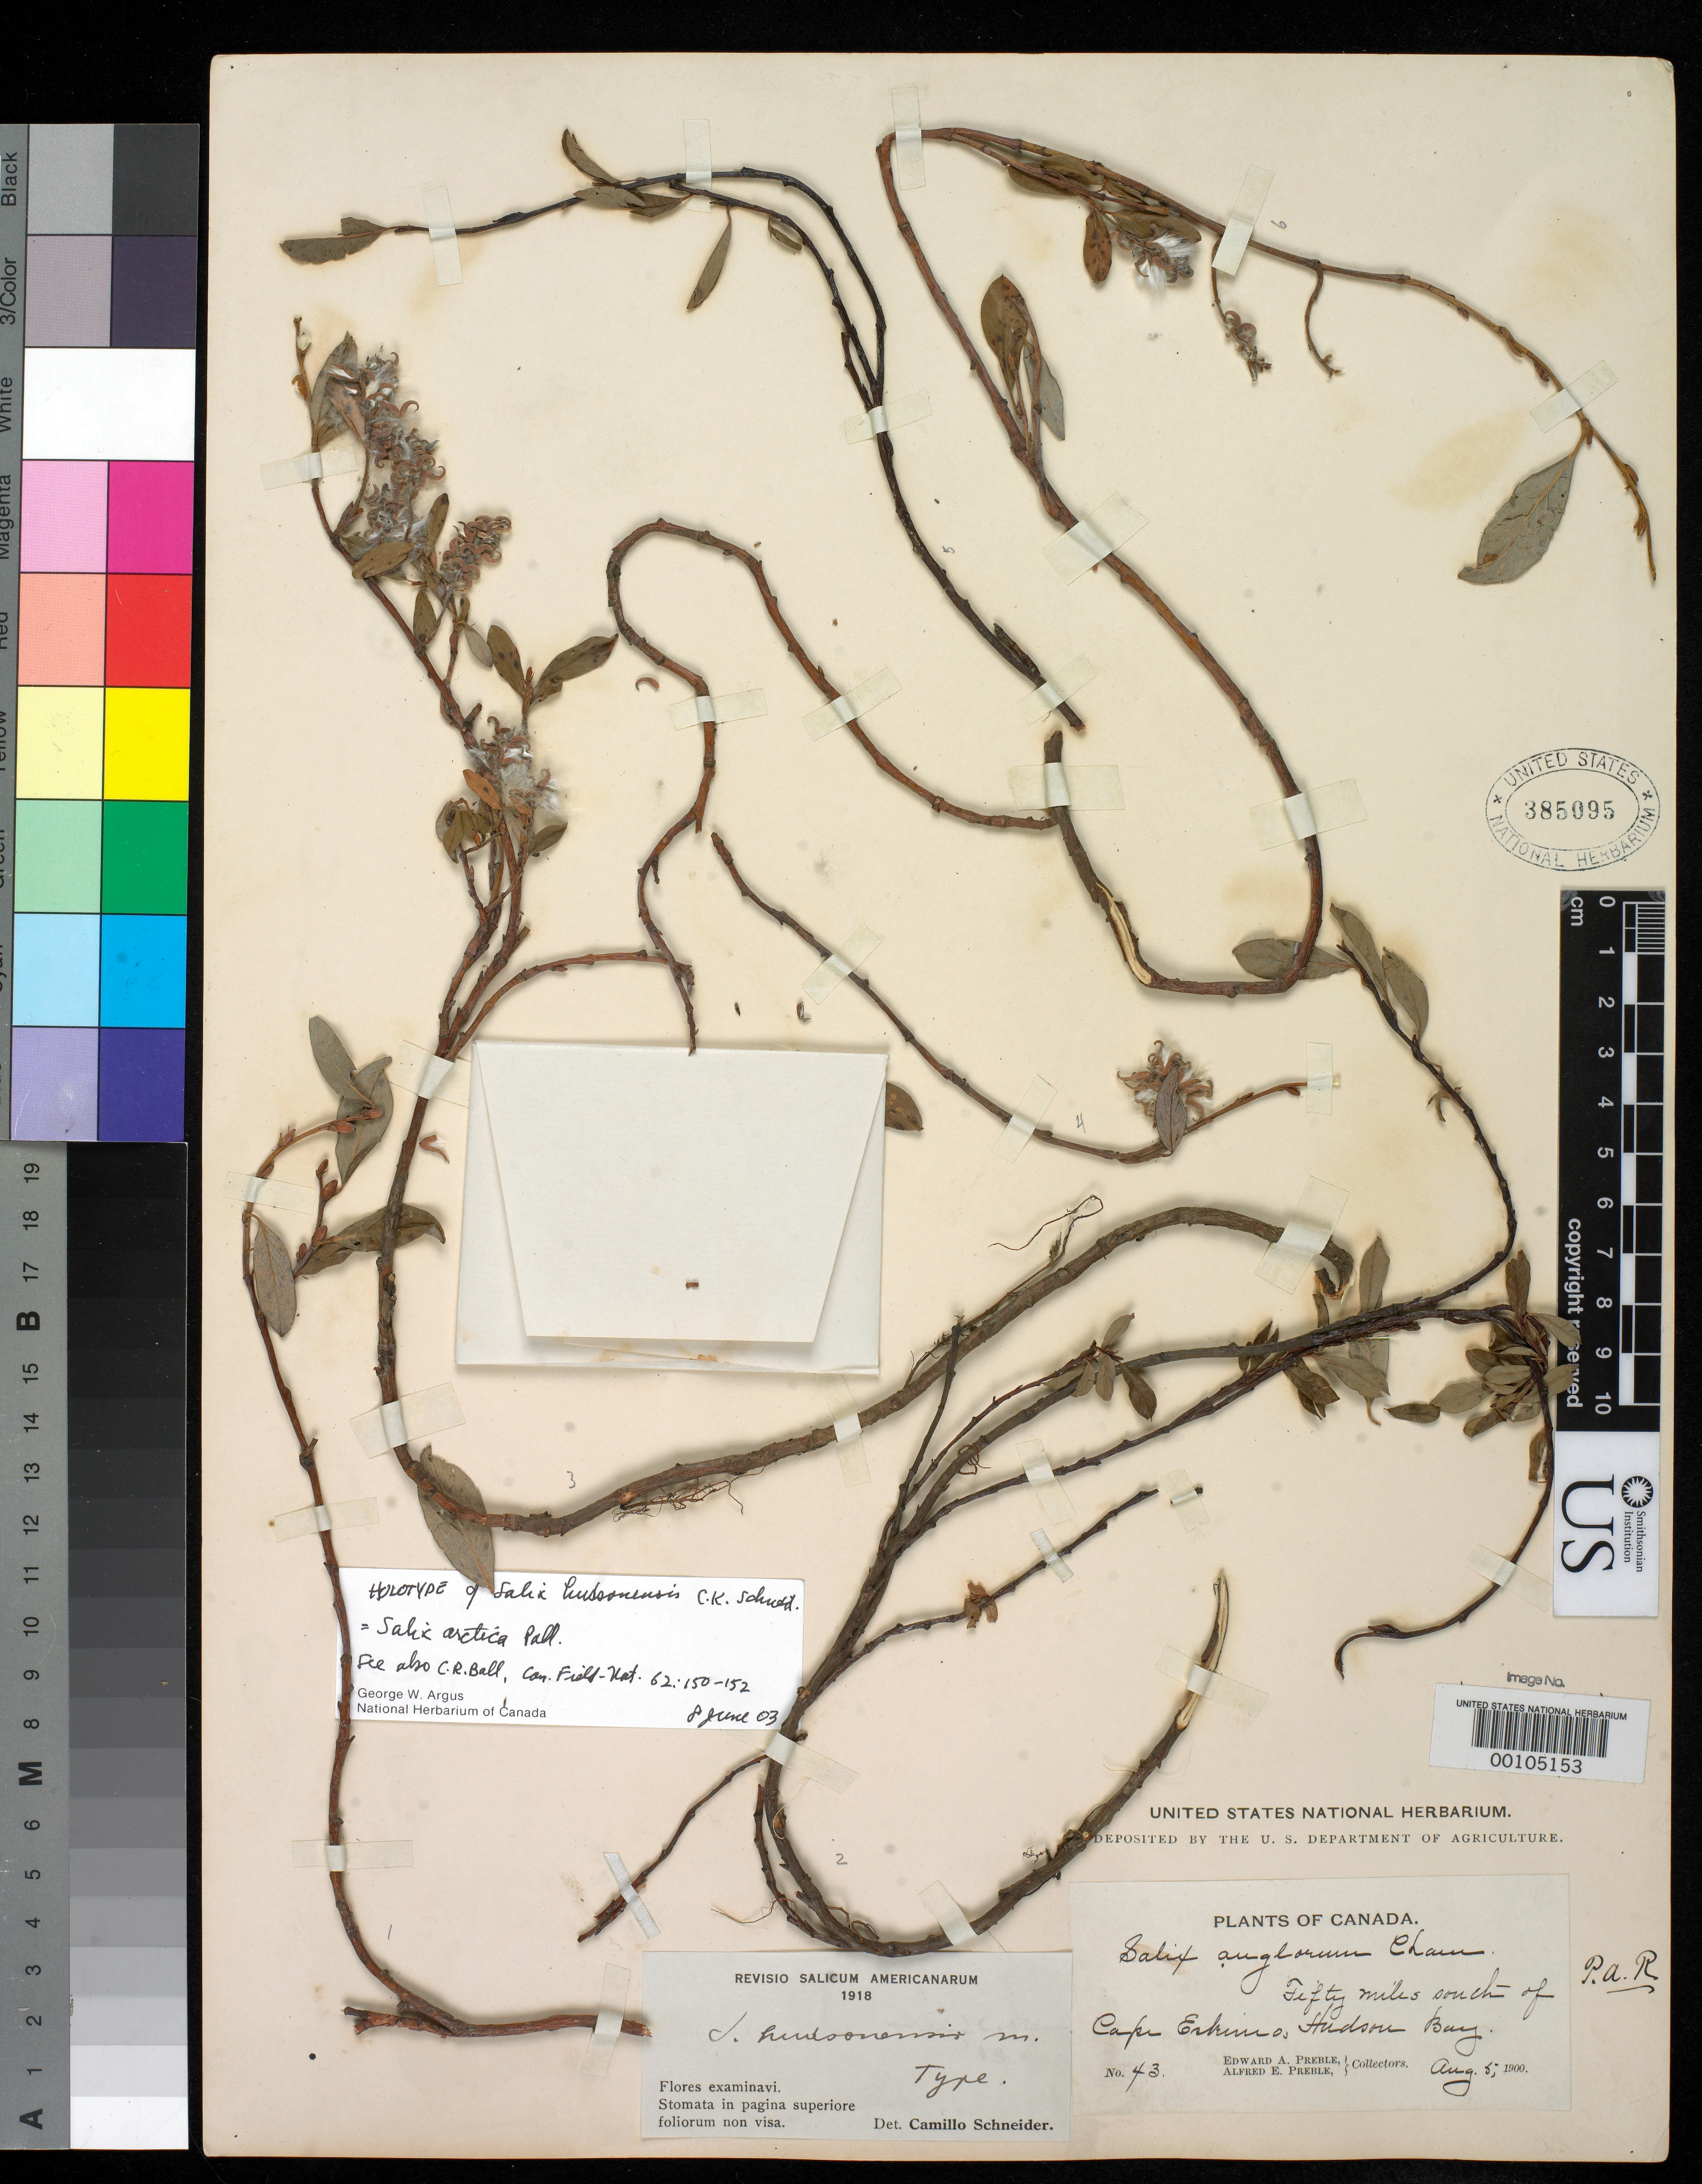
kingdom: Plantae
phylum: Tracheophyta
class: Magnoliopsida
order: Malpighiales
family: Salicaceae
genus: Salix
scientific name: Salix hudsonensis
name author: C.K. Schneid.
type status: Type Collection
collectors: E. Preble & A. Preble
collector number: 43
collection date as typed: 05 Aug 1900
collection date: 1900-08-05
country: Canada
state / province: Northwest Territories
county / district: Keewatin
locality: Hudson Bay, 50 miles south of Cape Eskimo.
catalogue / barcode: US 385095